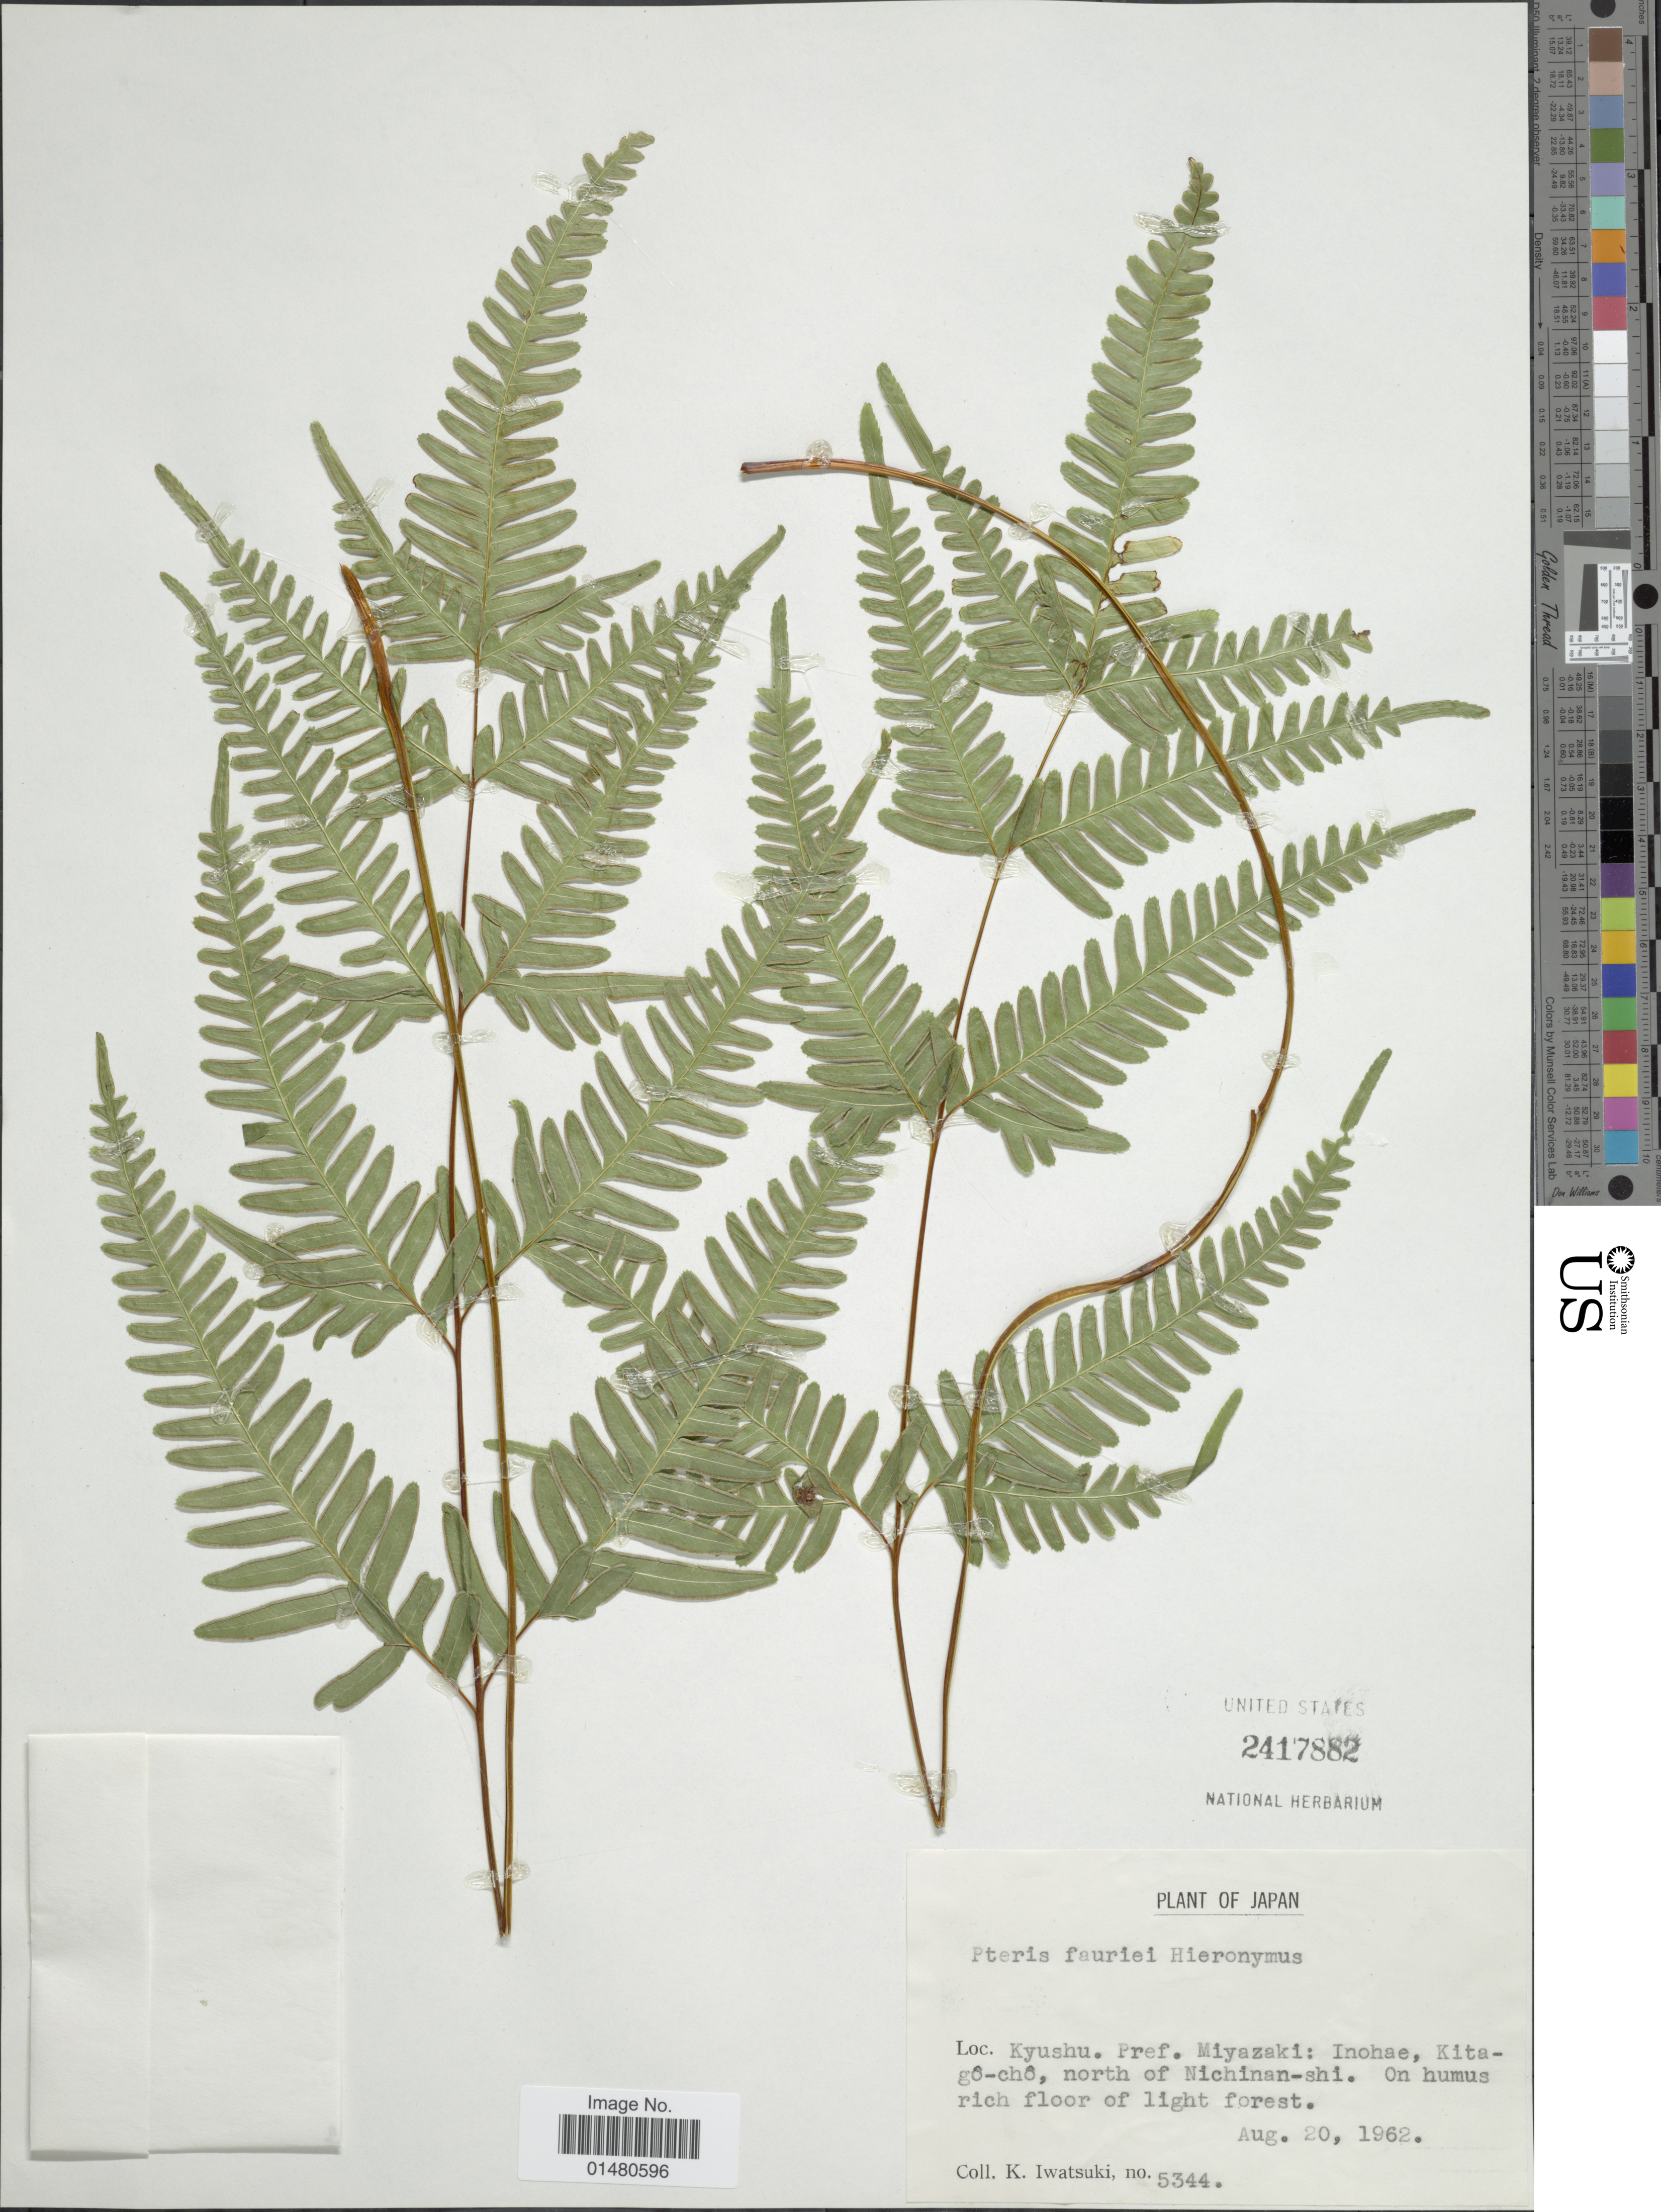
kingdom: Plantae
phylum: Tracheophyta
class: Polypodiopsida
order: Polypodiales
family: Pteridaceae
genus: Pteris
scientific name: Pteris fauriei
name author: Hieron.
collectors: K. Iwatsuki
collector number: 5344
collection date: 1962-08-20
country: Japan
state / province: Miyazaki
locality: Kyushu Pref Miyazaki: Inohae, Kitagô-chô, north of Nichinan-shi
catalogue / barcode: US 2417882